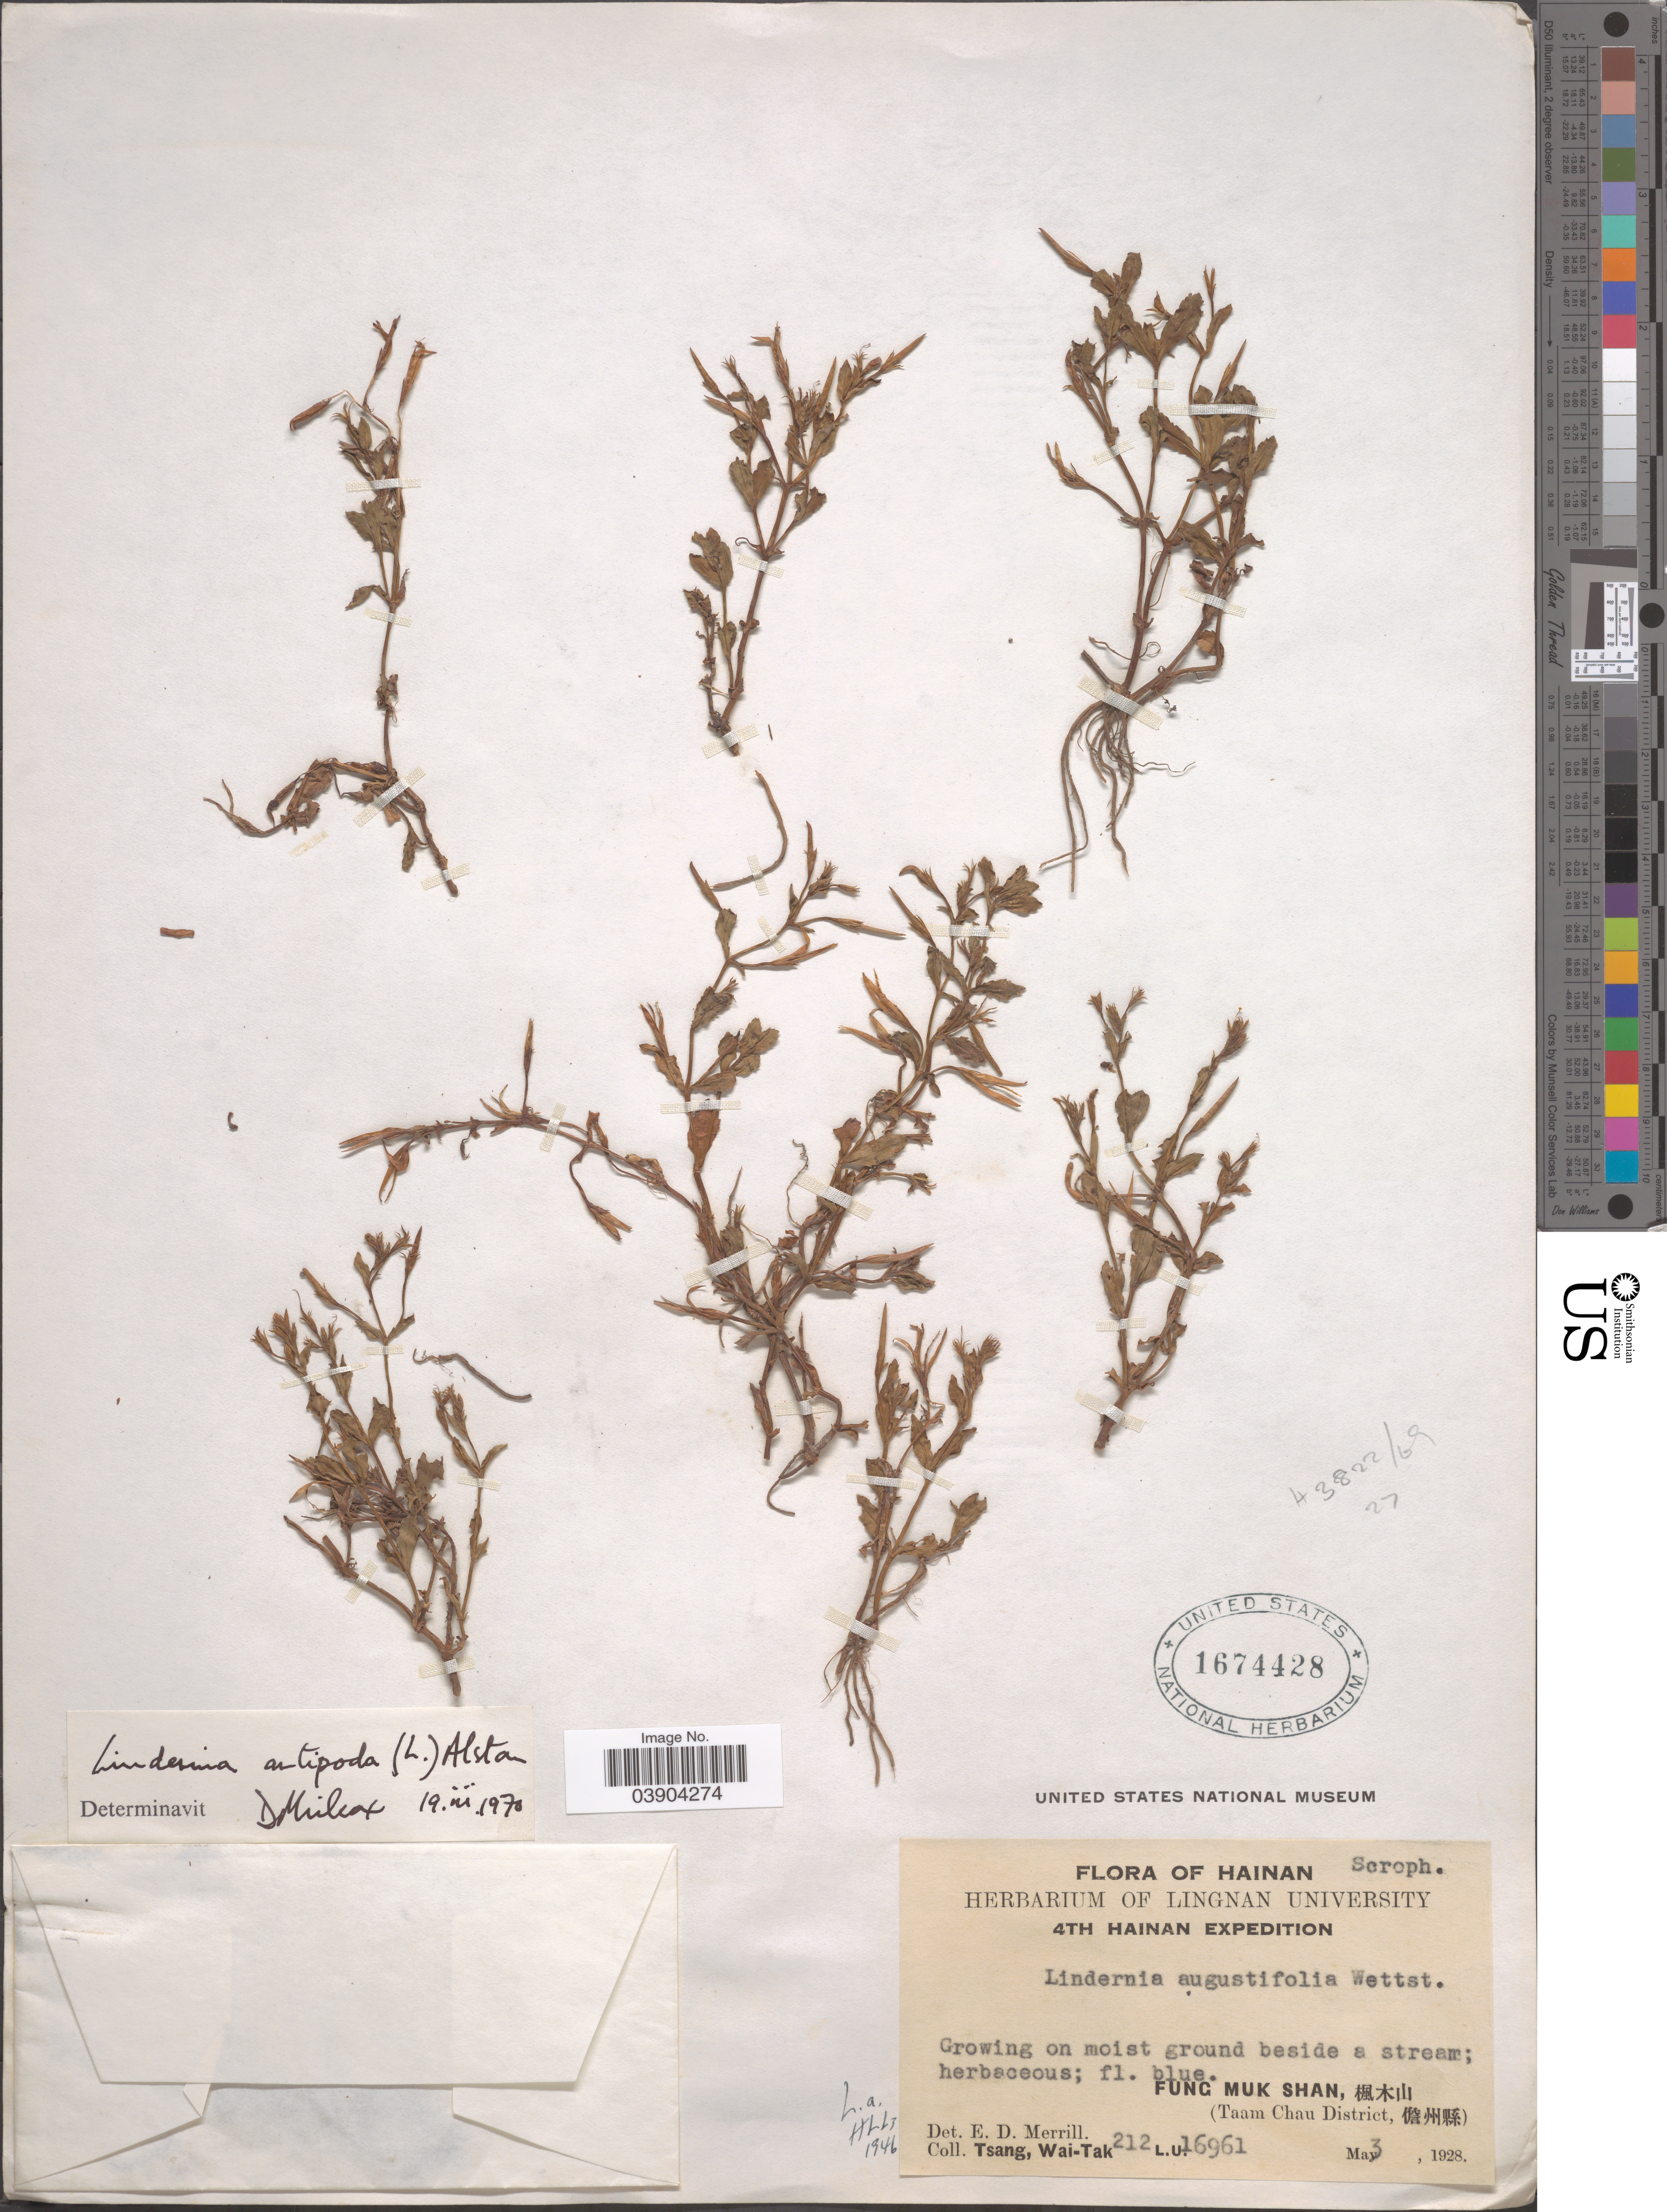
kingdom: Plantae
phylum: Tracheophyta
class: Magnoliopsida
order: Lamiales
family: Linderniaceae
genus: Lindernia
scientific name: Lindernia antipoda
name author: (L.) Alston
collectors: W. T. Tsang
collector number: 212L.U.16961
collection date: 1928-05-03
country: China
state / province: Hainan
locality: Fung Muk Shan, X. (Taam Chau District, X).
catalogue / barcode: US 1674428